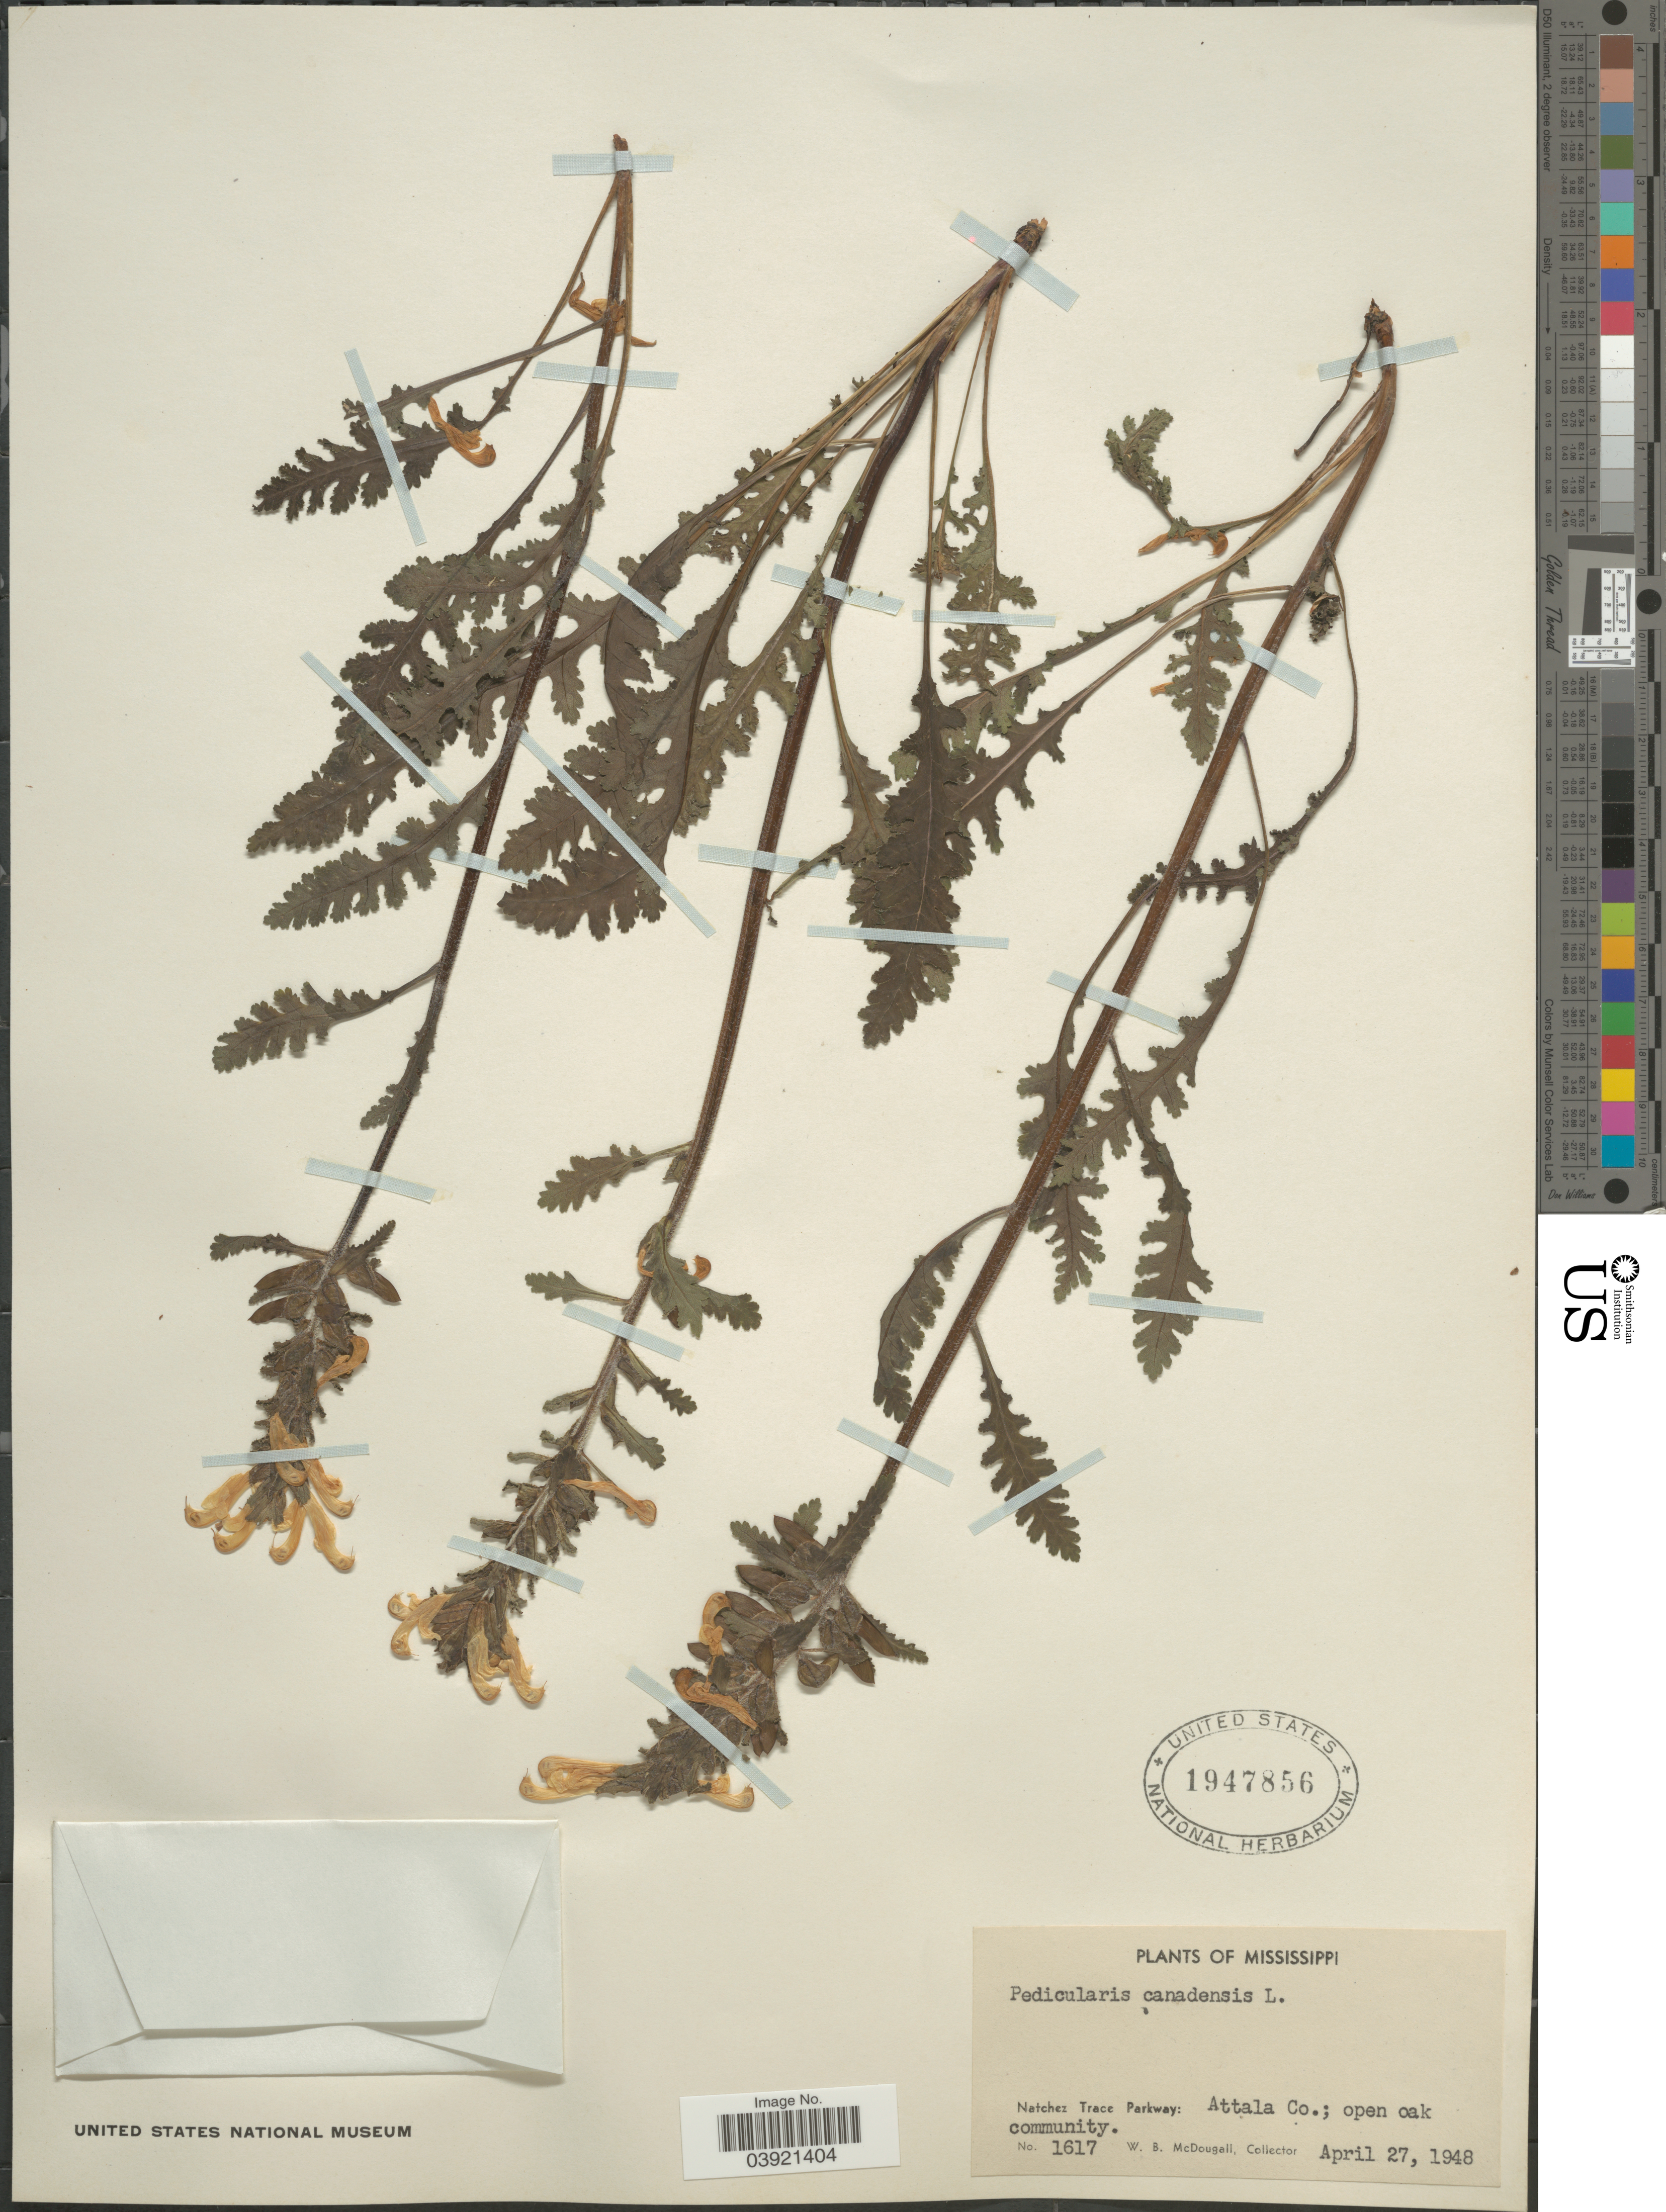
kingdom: Plantae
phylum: Tracheophyta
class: Magnoliopsida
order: Lamiales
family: Orobanchaceae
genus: Pedicularis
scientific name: Pedicularis canadensis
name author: L.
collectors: W. B. McDougall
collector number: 1617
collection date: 1948-04-27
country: United States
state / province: Mississippi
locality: Natchez Trace Parkway: Attala Co.; open oak community.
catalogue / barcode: US 1947856